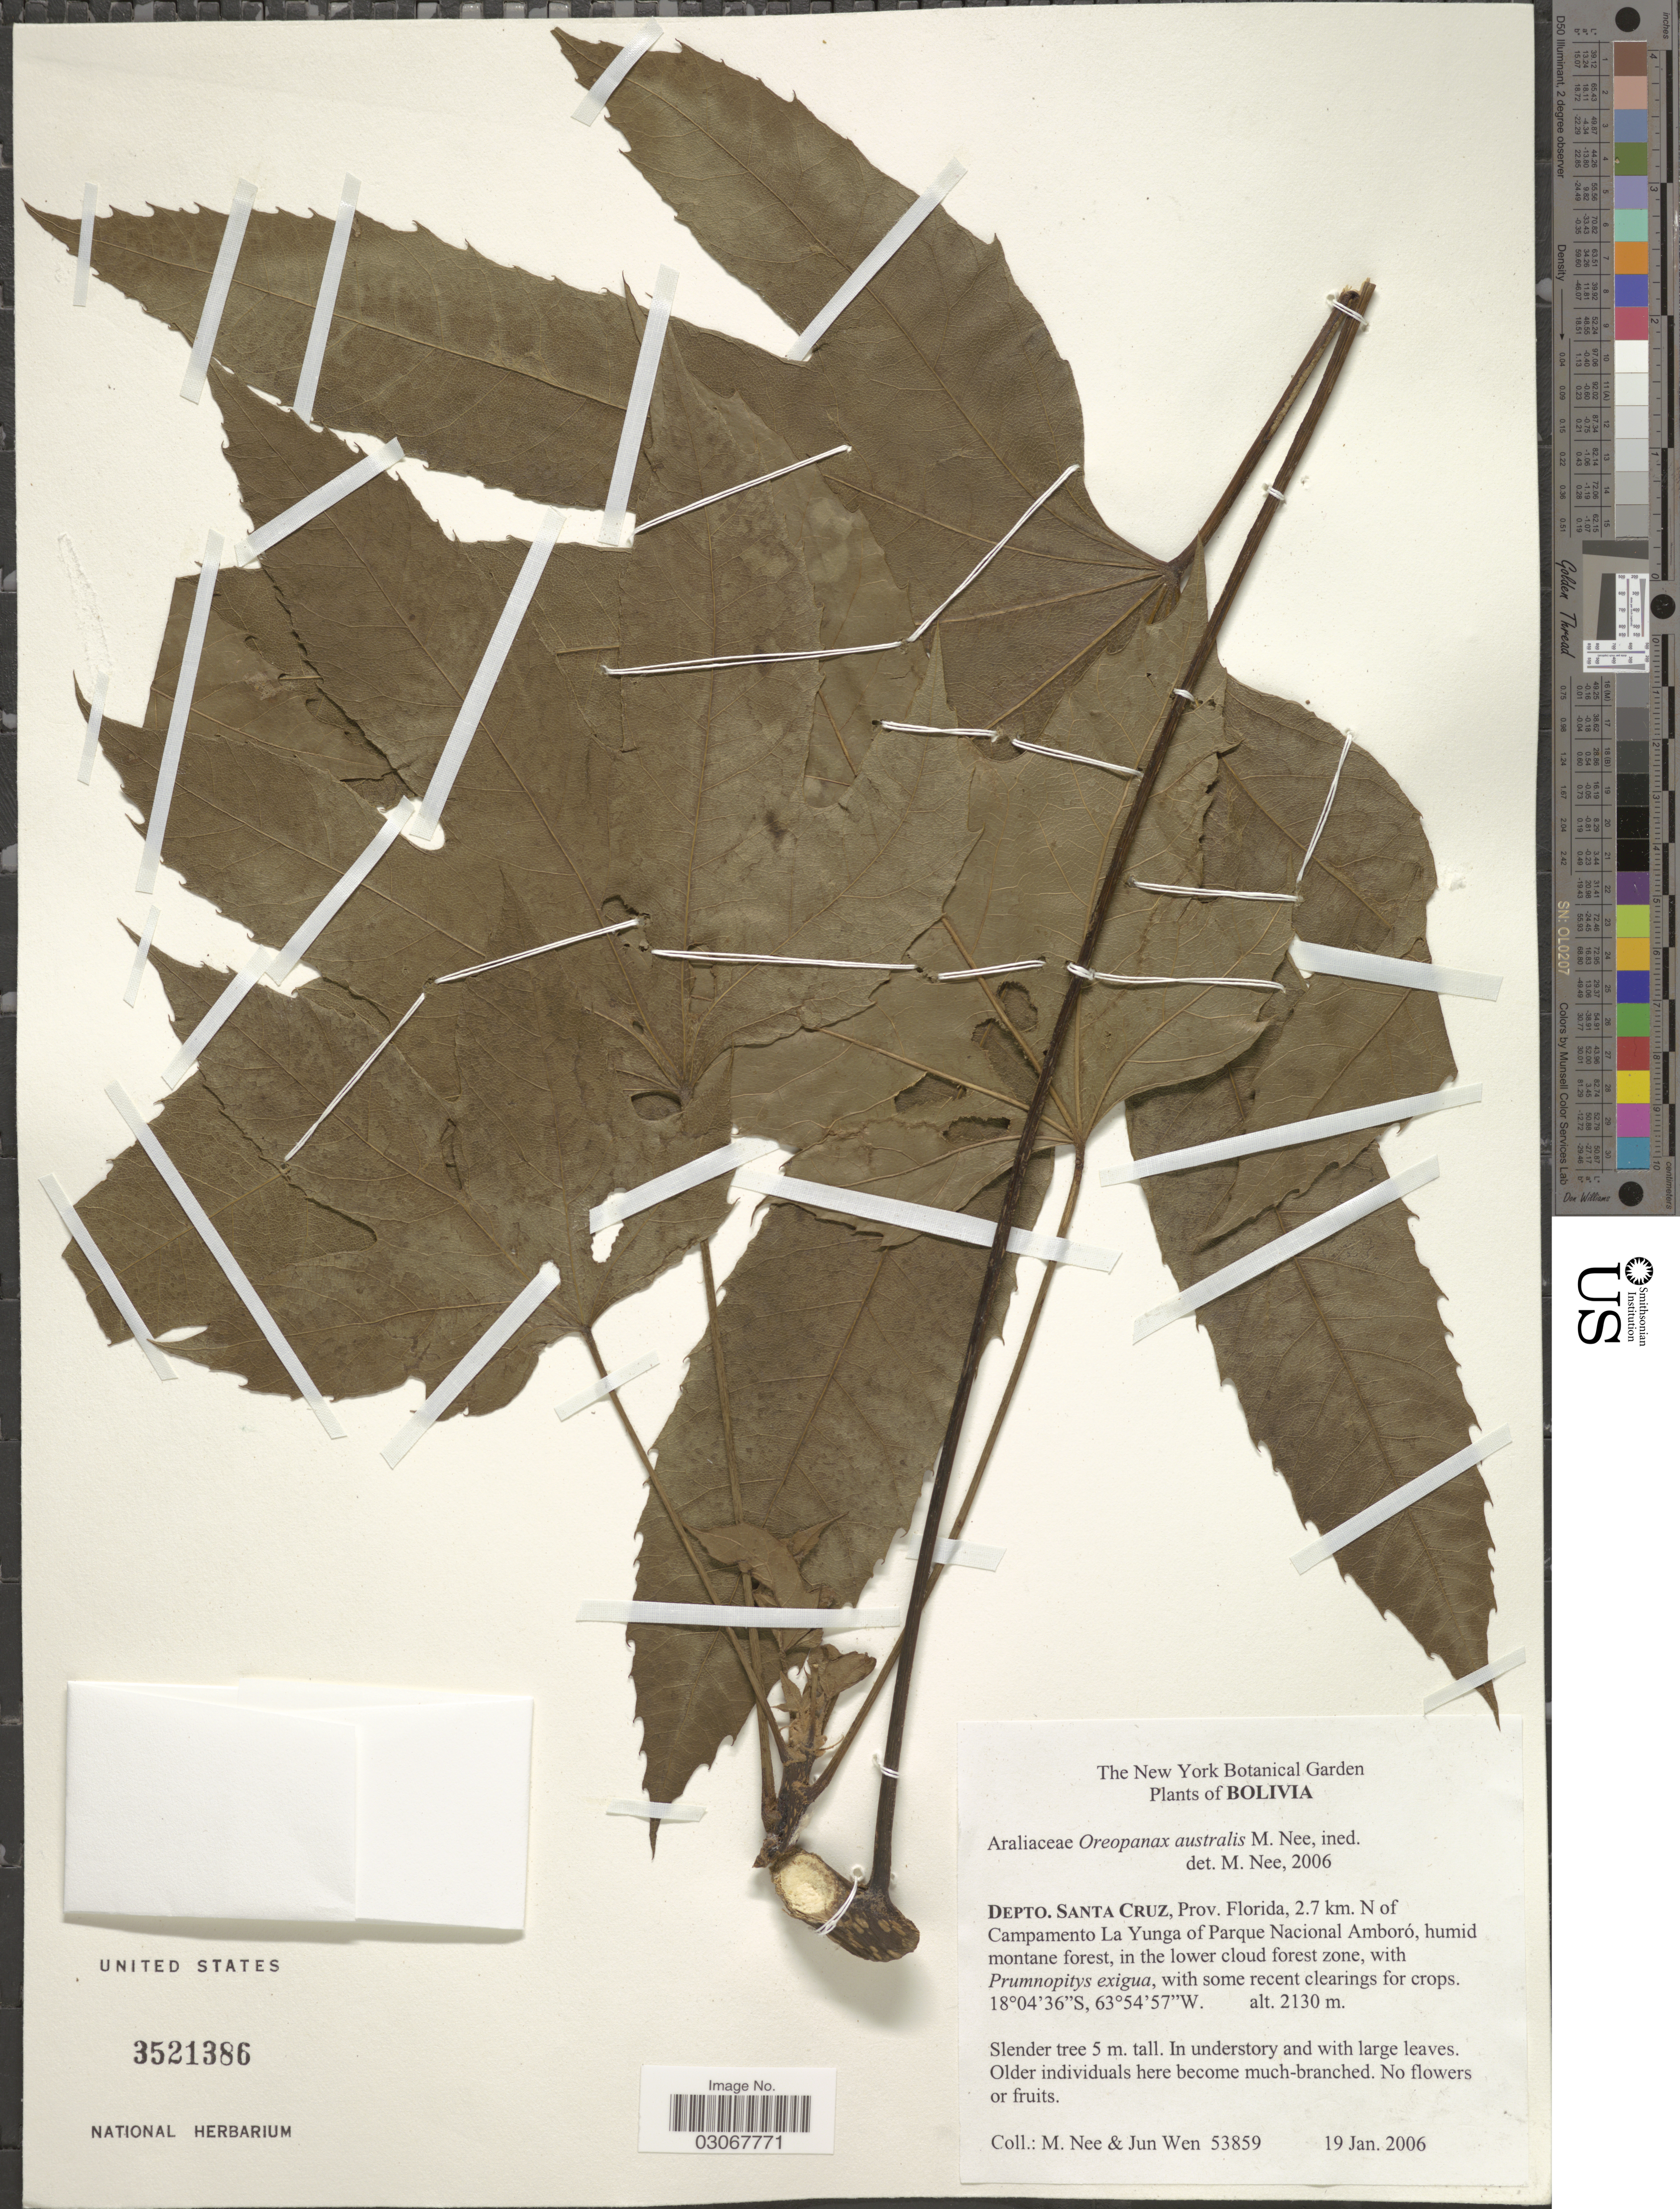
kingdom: Plantae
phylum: Tracheophyta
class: Magnoliopsida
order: Apiales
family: Araliaceae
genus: Oreopanax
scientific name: Oreopanax australis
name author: M. Nee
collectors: M. Nee & J. Wen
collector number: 53859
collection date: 2006-01-19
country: Bolivia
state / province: Santa Cruz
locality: Depto. Santa Cruz, Prov. Florida, 2.7 km. N of Campamento La Yunga of Parque Nacional Amboró.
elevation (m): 2130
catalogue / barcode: US 3521386